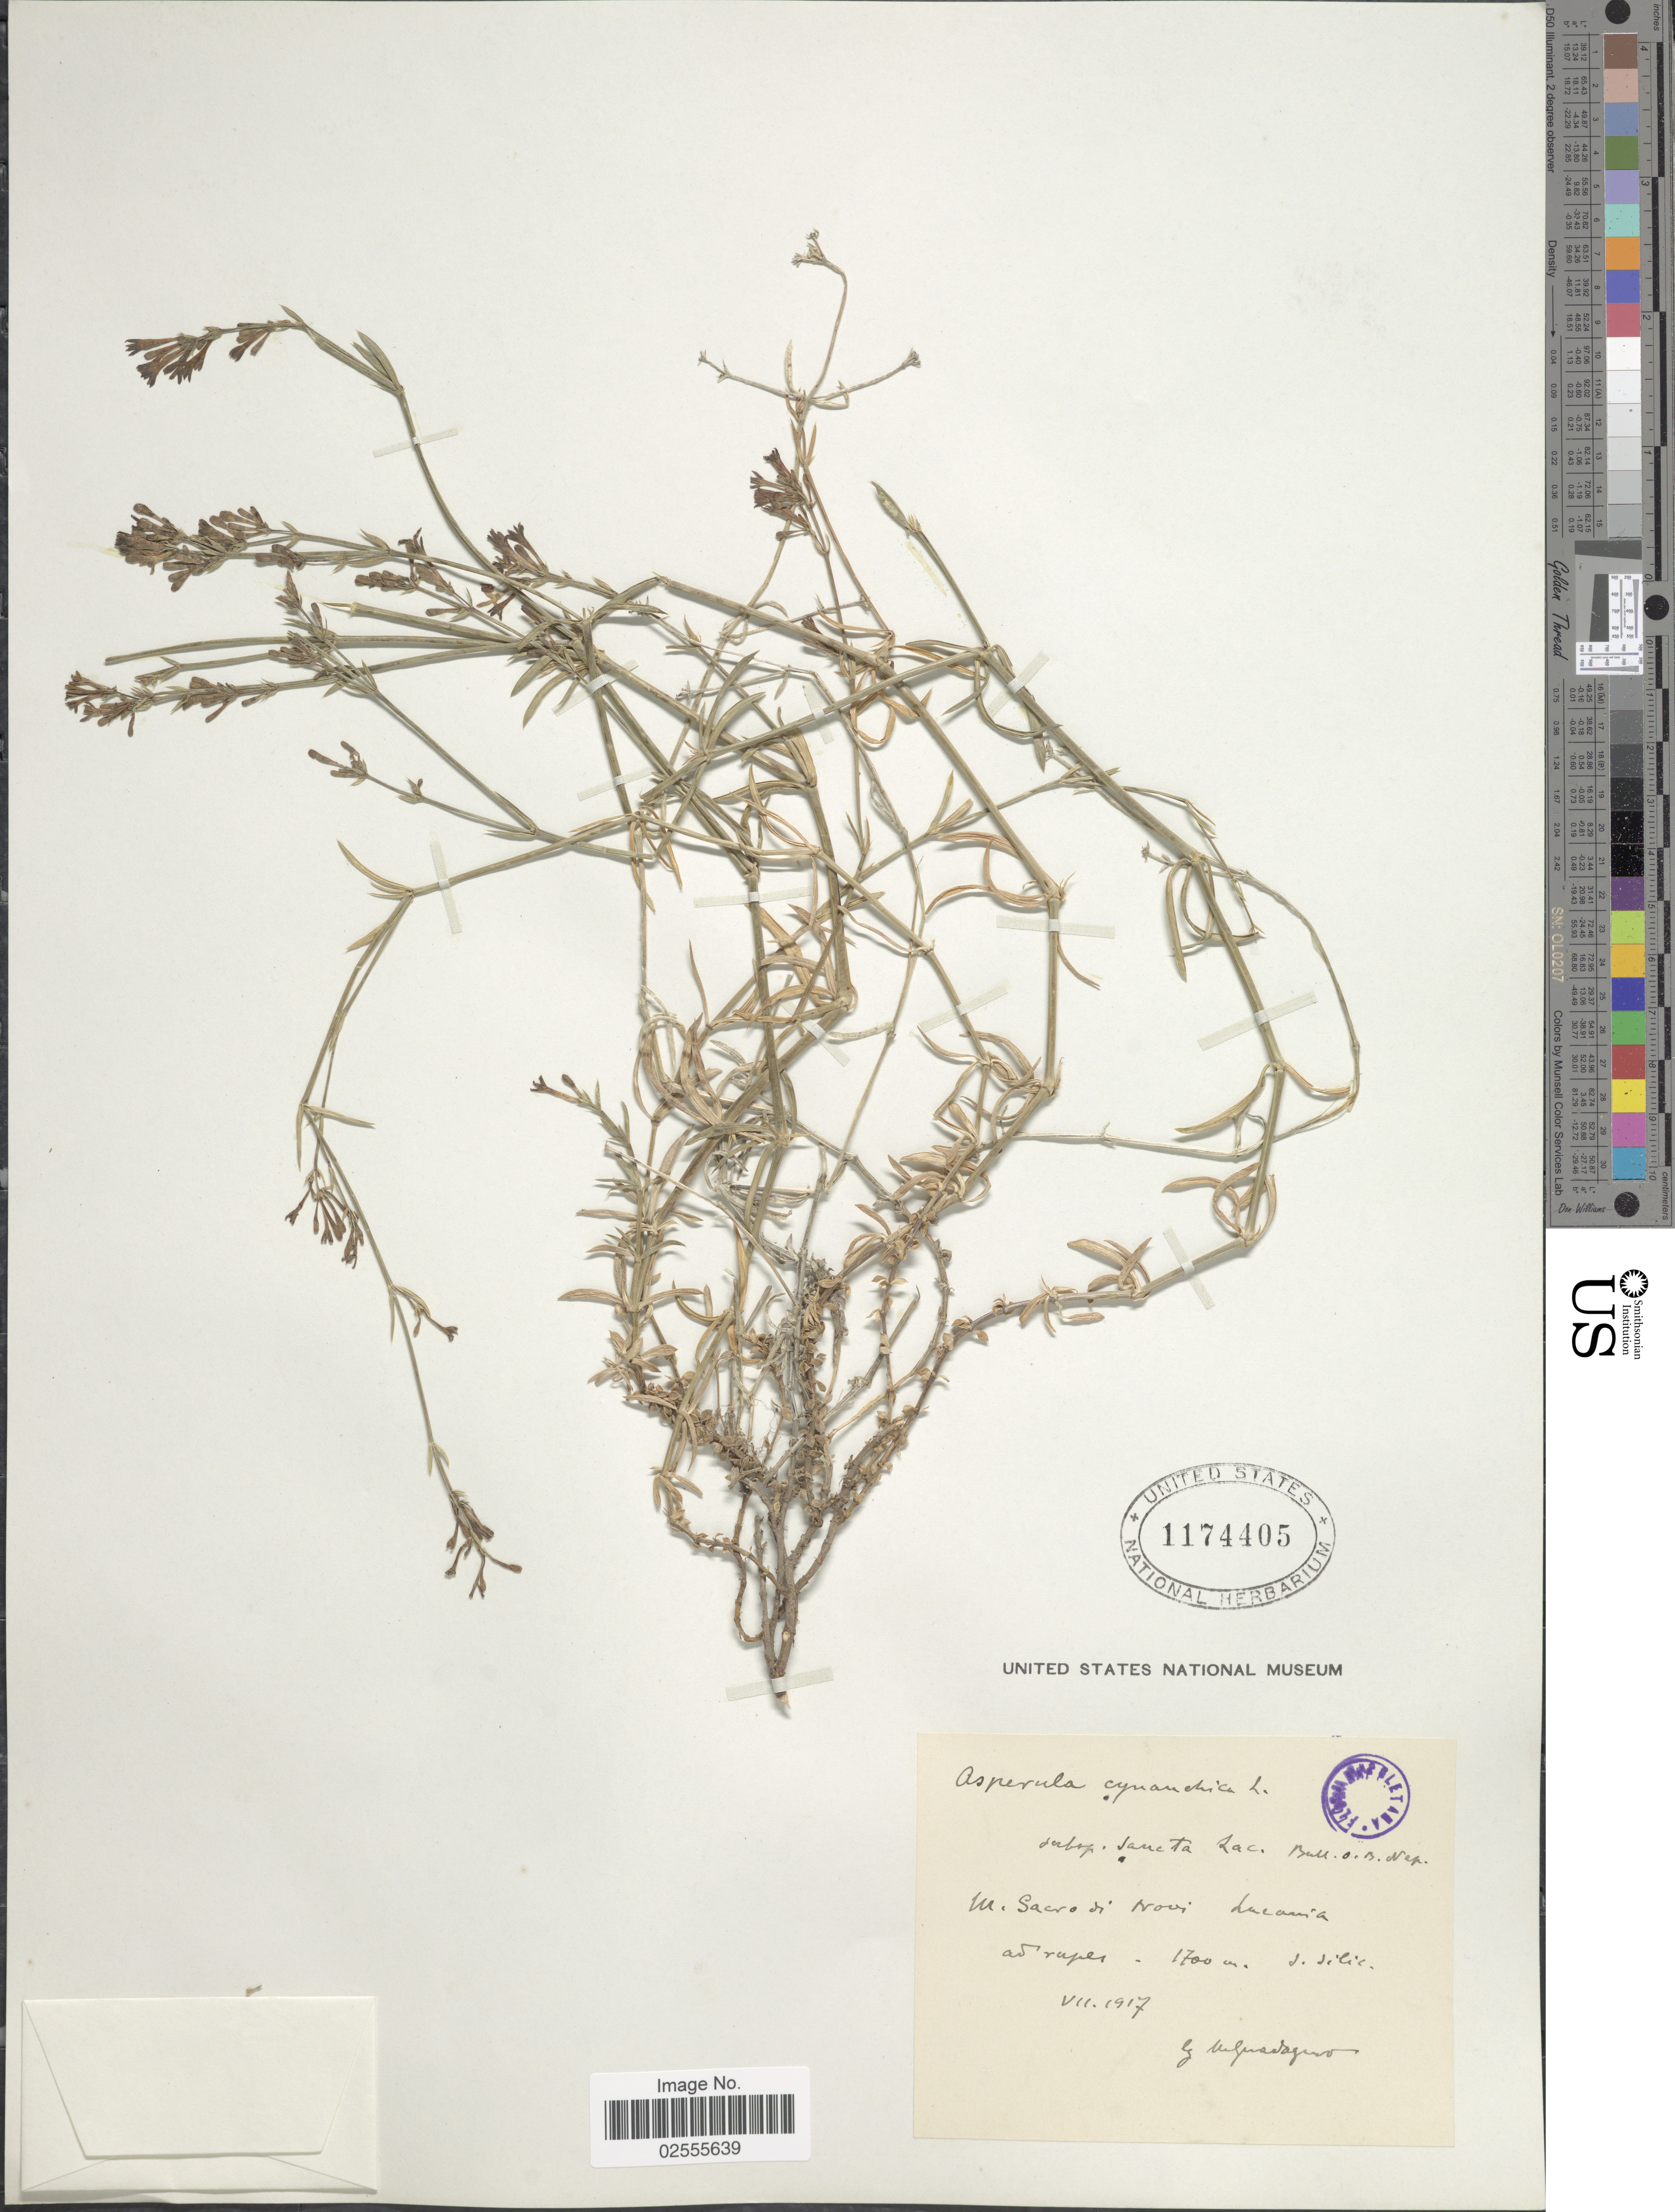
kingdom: Plantae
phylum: Tracheophyta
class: Magnoliopsida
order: Gentianales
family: Rubiaceae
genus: Asperula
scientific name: Asperula cynanchica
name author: L.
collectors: G. Guadagno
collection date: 1917-08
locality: M. Sacro di Novi Lacania ad rupes.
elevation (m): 1700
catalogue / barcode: US 1174405